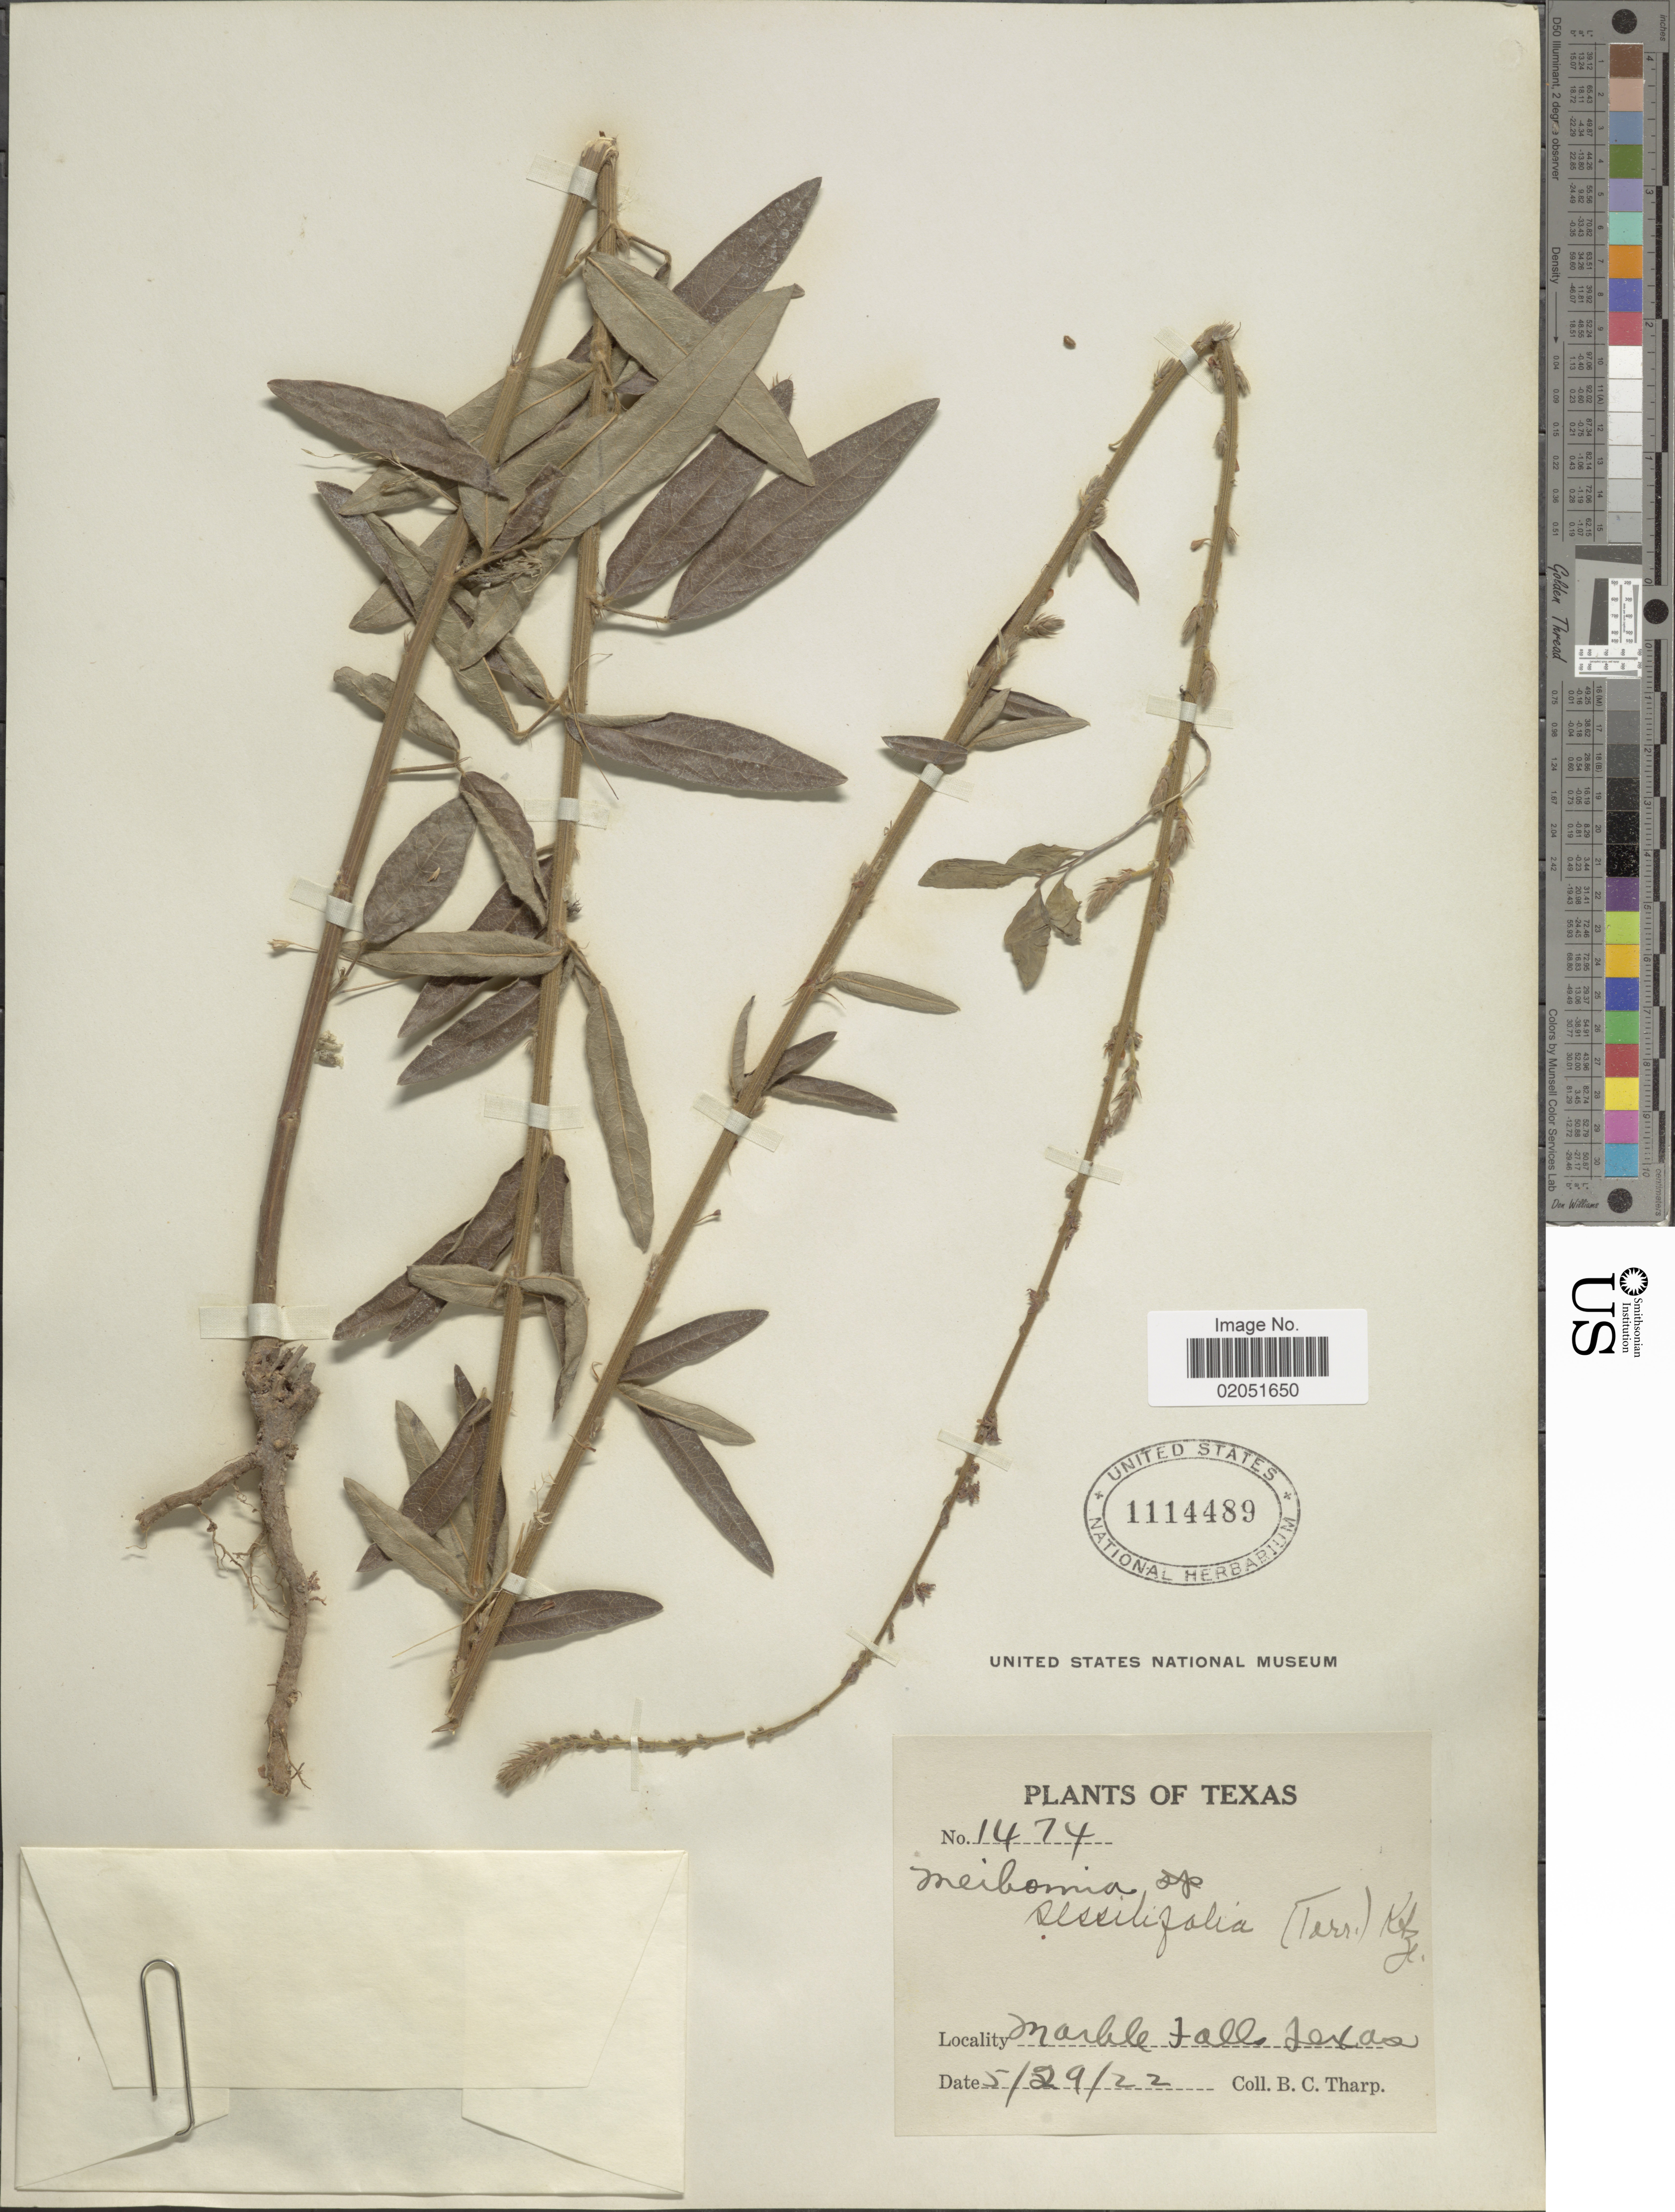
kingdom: Plantae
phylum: Tracheophyta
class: Magnoliopsida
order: Fabales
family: Fabaceae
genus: Desmodium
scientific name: Desmodium sessilifolium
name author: Torr. & A. Gray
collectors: B. C. Tharp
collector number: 1474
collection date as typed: Transcribed d/m/y: 29/5/22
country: United States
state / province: Texas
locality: Marble Falls, Texas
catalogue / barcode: US 1114489